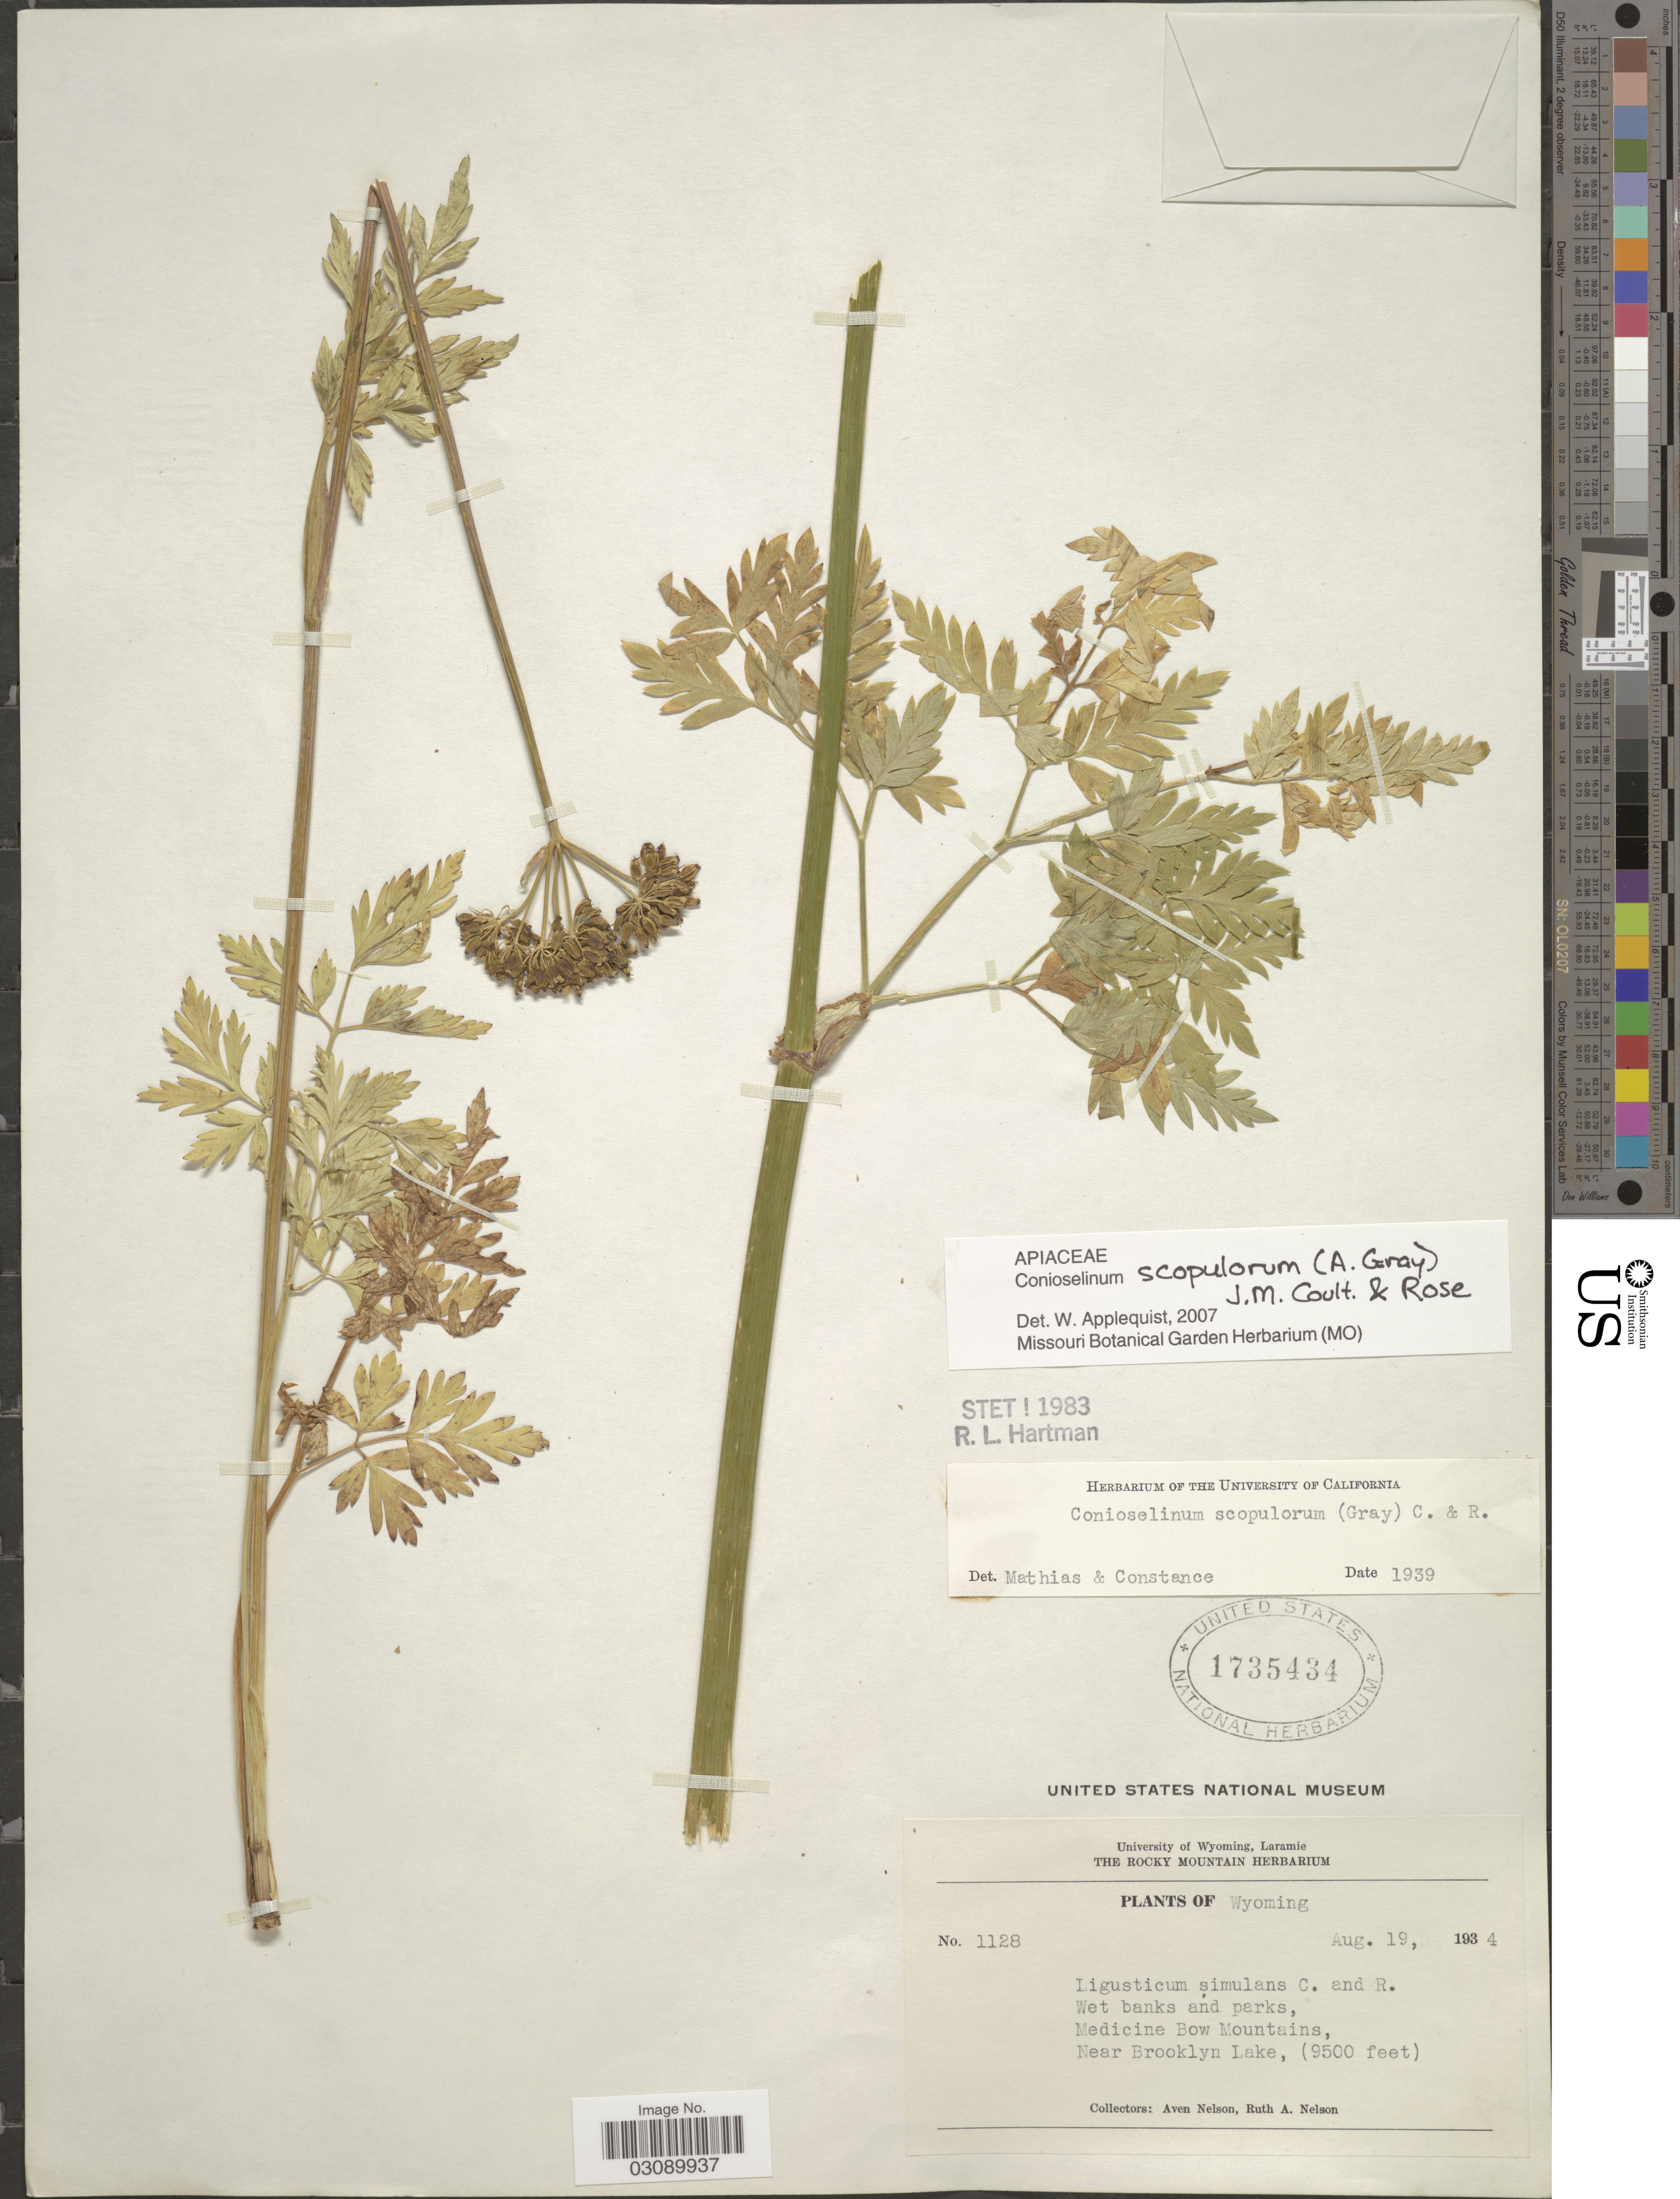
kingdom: Plantae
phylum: Tracheophyta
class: Magnoliopsida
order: Apiales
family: Apiaceae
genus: Conioselinum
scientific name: Conioselinum scopulorum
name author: (A. Gray) J.M. Coult. & Rose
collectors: A. Nelson & R. A. Nelson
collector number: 1128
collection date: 1934-08-19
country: United States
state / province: Wyoming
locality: Medicine Bow Mountains, Near Brooklyn Lake.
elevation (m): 2896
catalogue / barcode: US 1735434